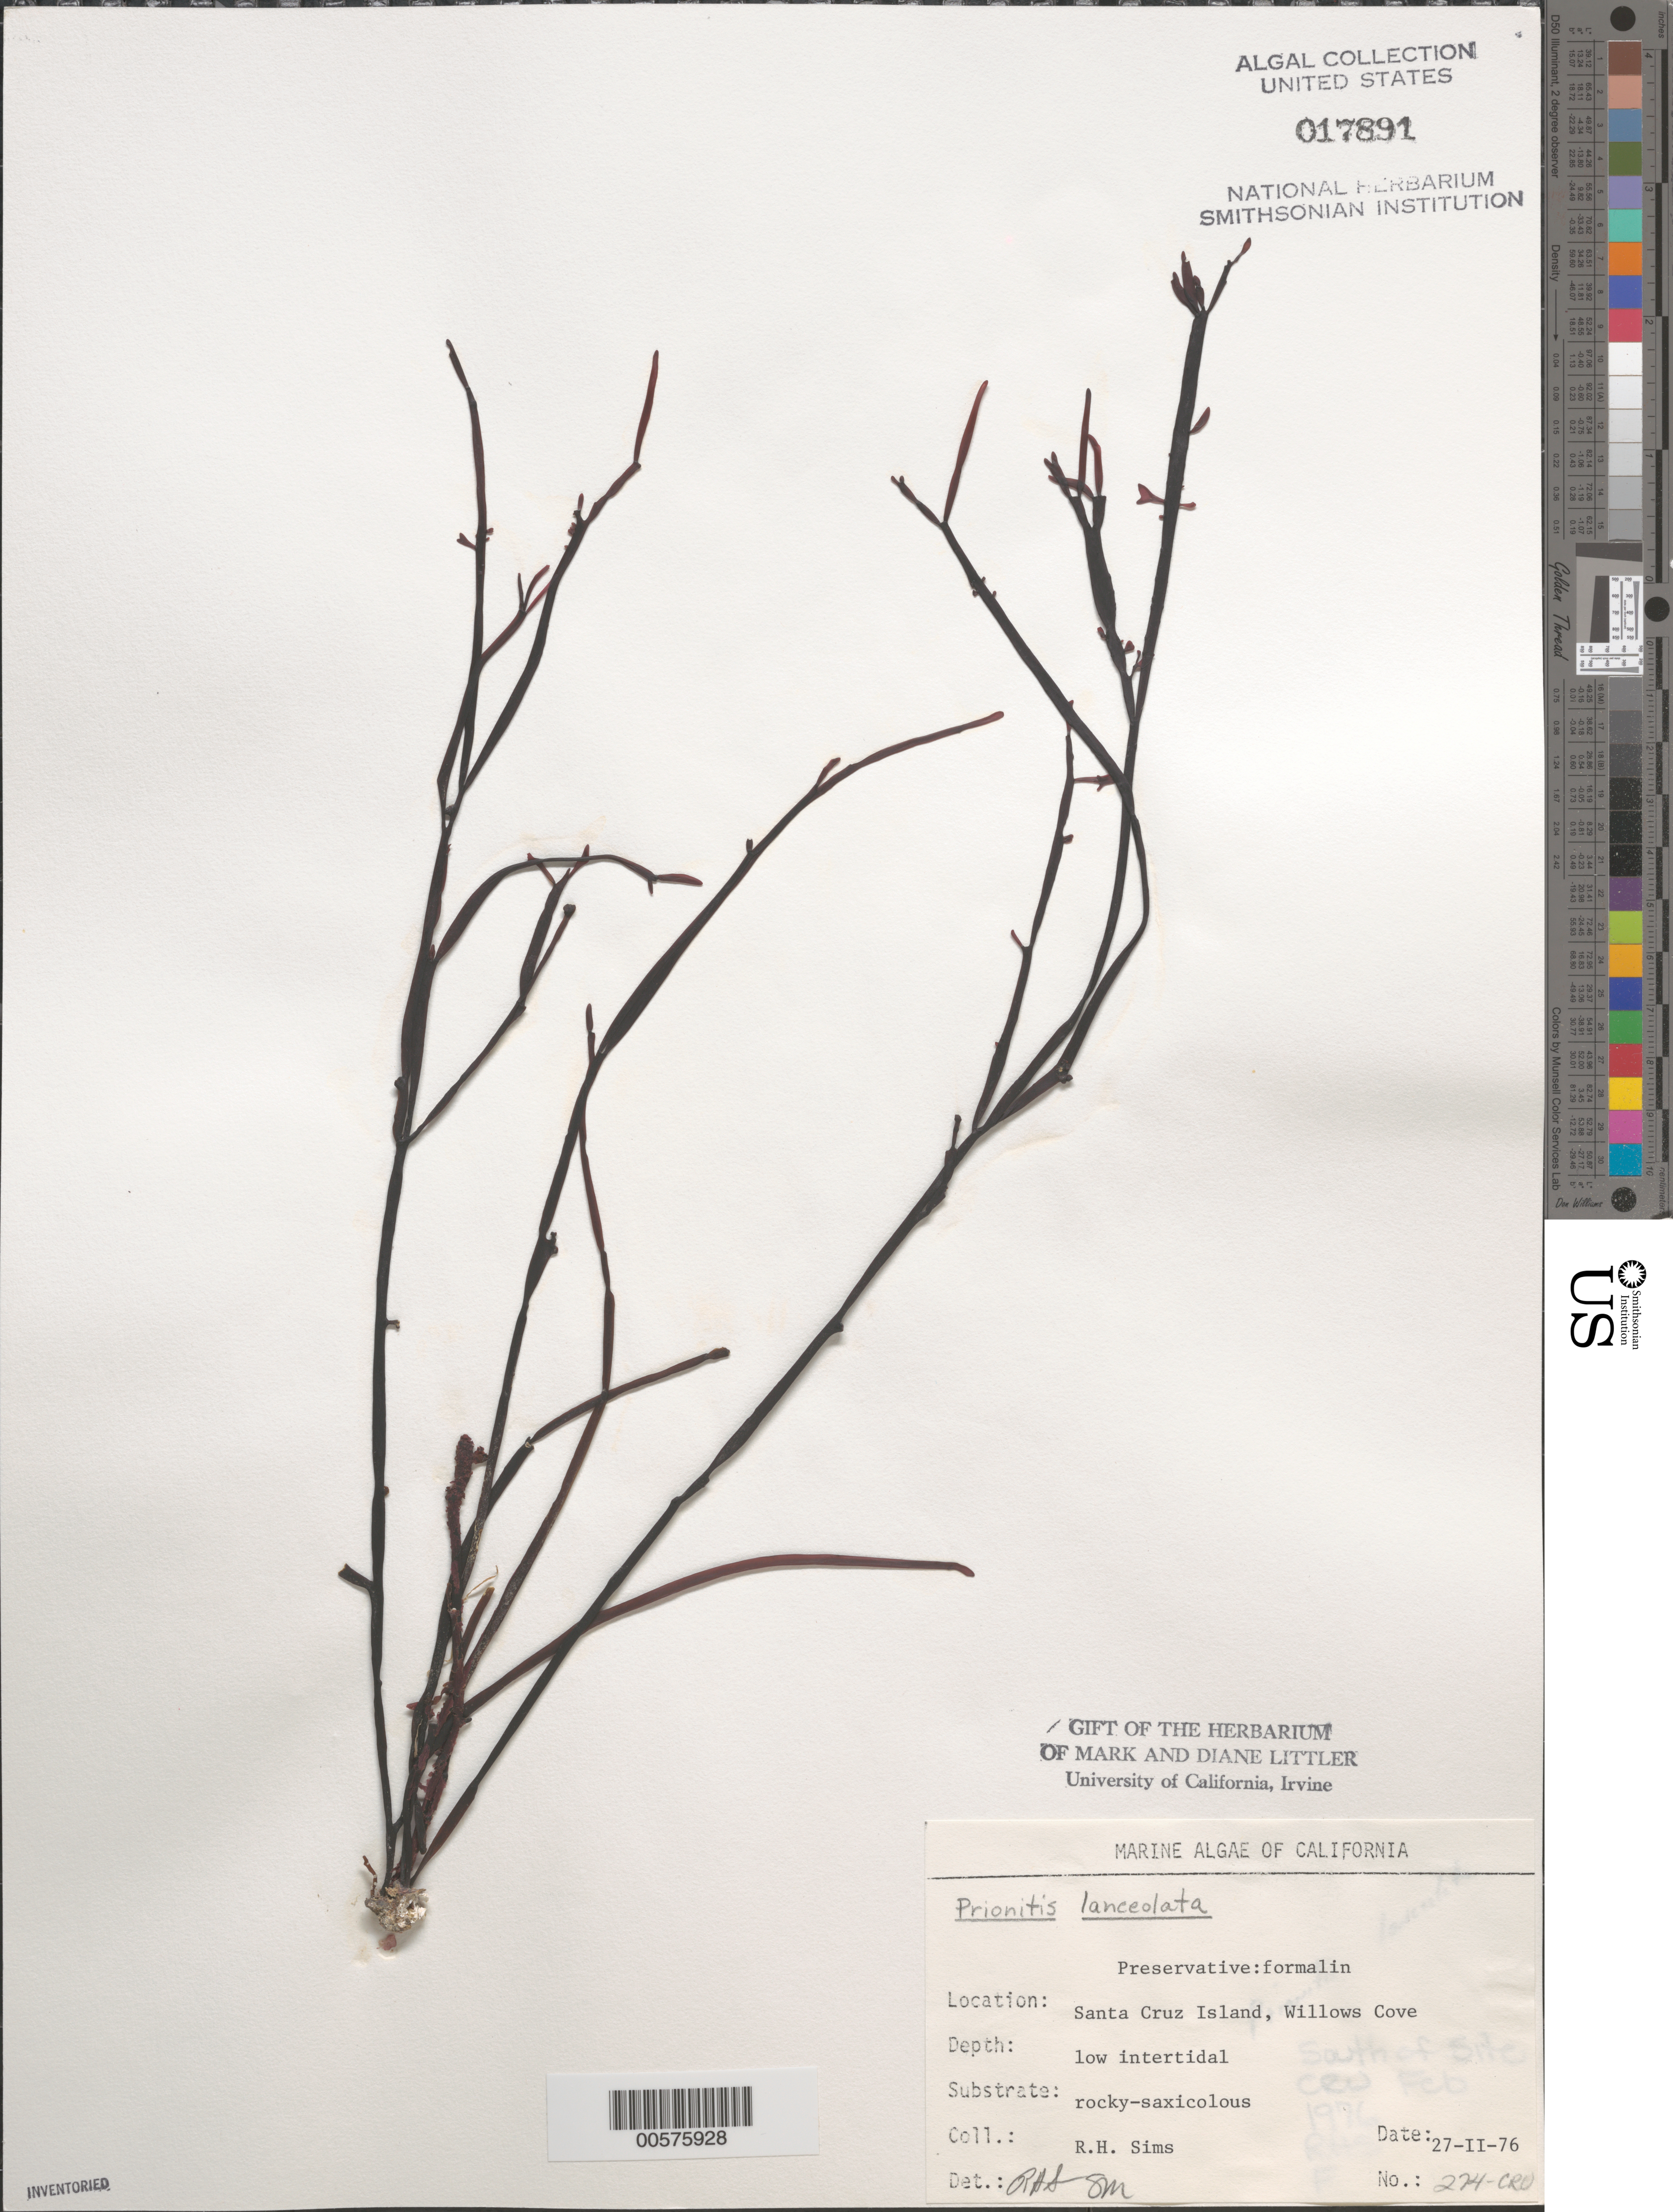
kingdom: Plantae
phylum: Rhodophyta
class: Florideophyceae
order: Cryptonemiales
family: Cryptonemiaceae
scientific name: Prionitis lanceolata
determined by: Sims, Robert H.; Murray, S. N.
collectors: R. H. Sims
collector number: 274-cru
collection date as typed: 27 Feb 1976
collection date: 1976-02-27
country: United States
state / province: California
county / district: Santa Barbara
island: Santa Cruz Island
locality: Willows Cove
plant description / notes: BLM-SOCALBIGHT Rocky Intertidal Survey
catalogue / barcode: US 17891